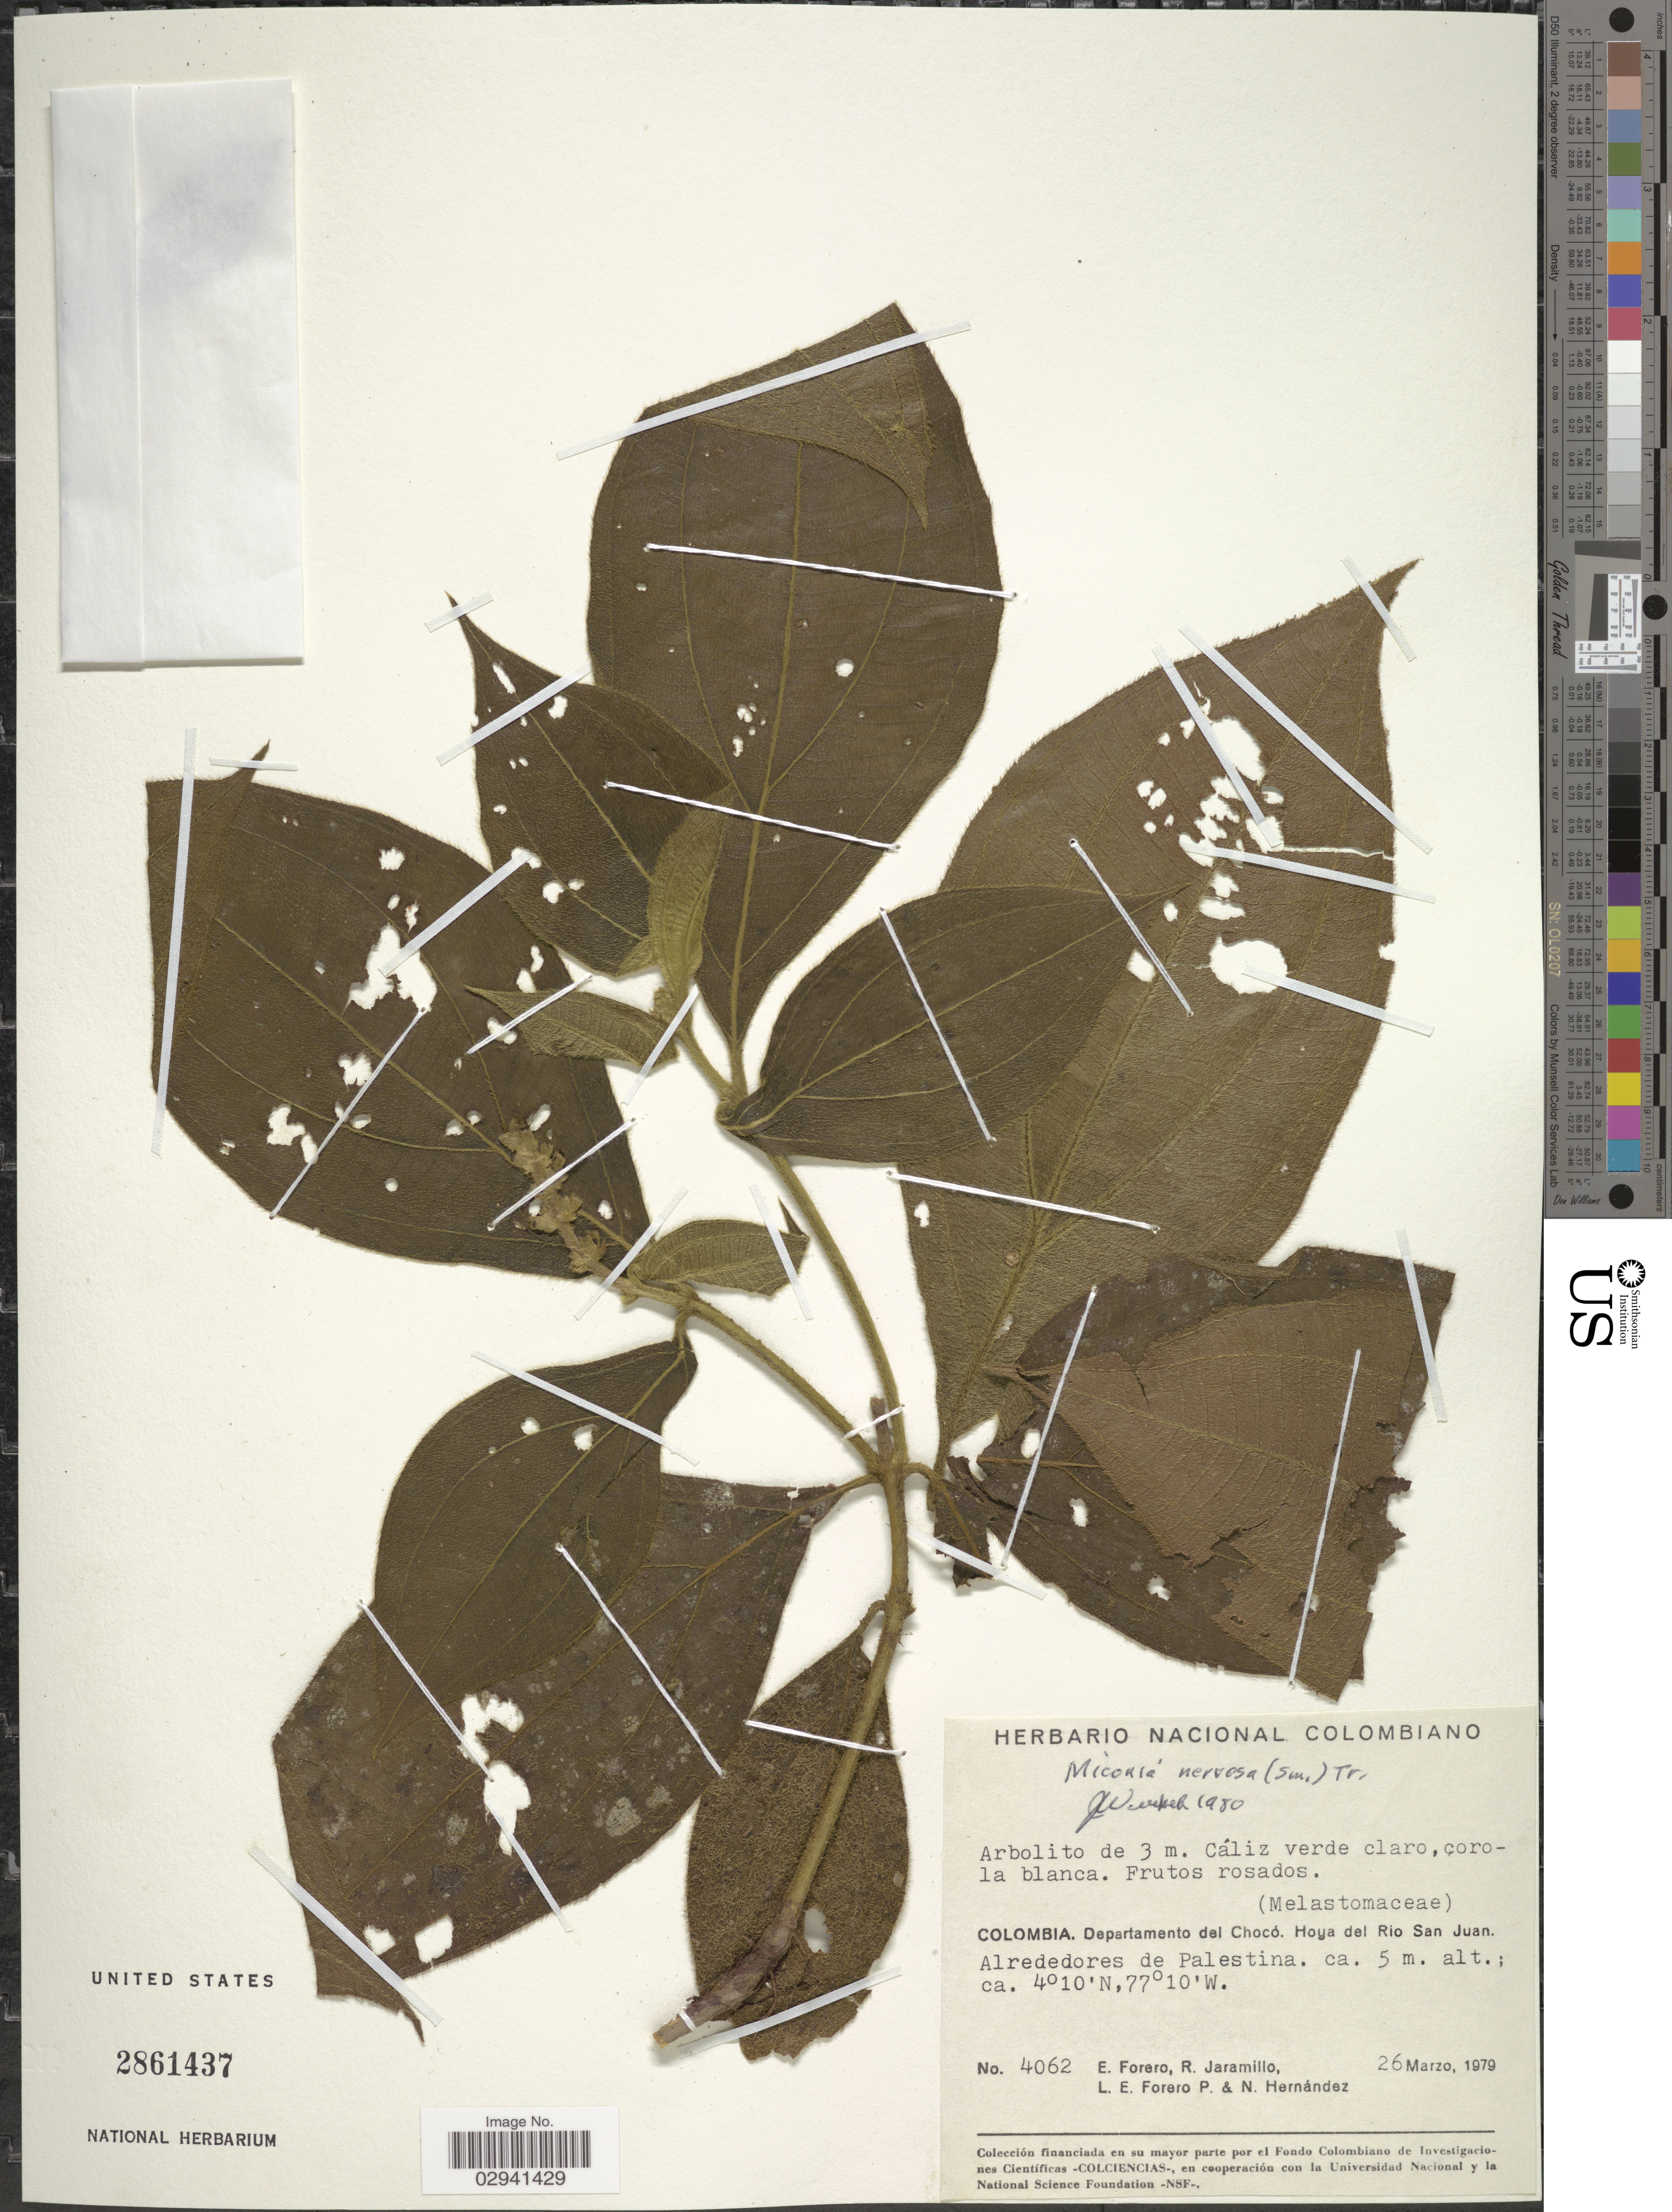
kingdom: Plantae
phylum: Tracheophyta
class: Magnoliopsida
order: Myrtales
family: Melastomataceae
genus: Miconia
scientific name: Miconia nervosa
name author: (Sm.) Triana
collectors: E. Forero, R. Jaramillo, L. E. Forero & N. Hernandez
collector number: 4062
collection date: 1979-03-26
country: Colombia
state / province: Chocó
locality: Departamento del Chocó, Hoya del Rio San Juan, Alrededores de Palestina.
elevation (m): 5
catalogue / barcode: US 2861437